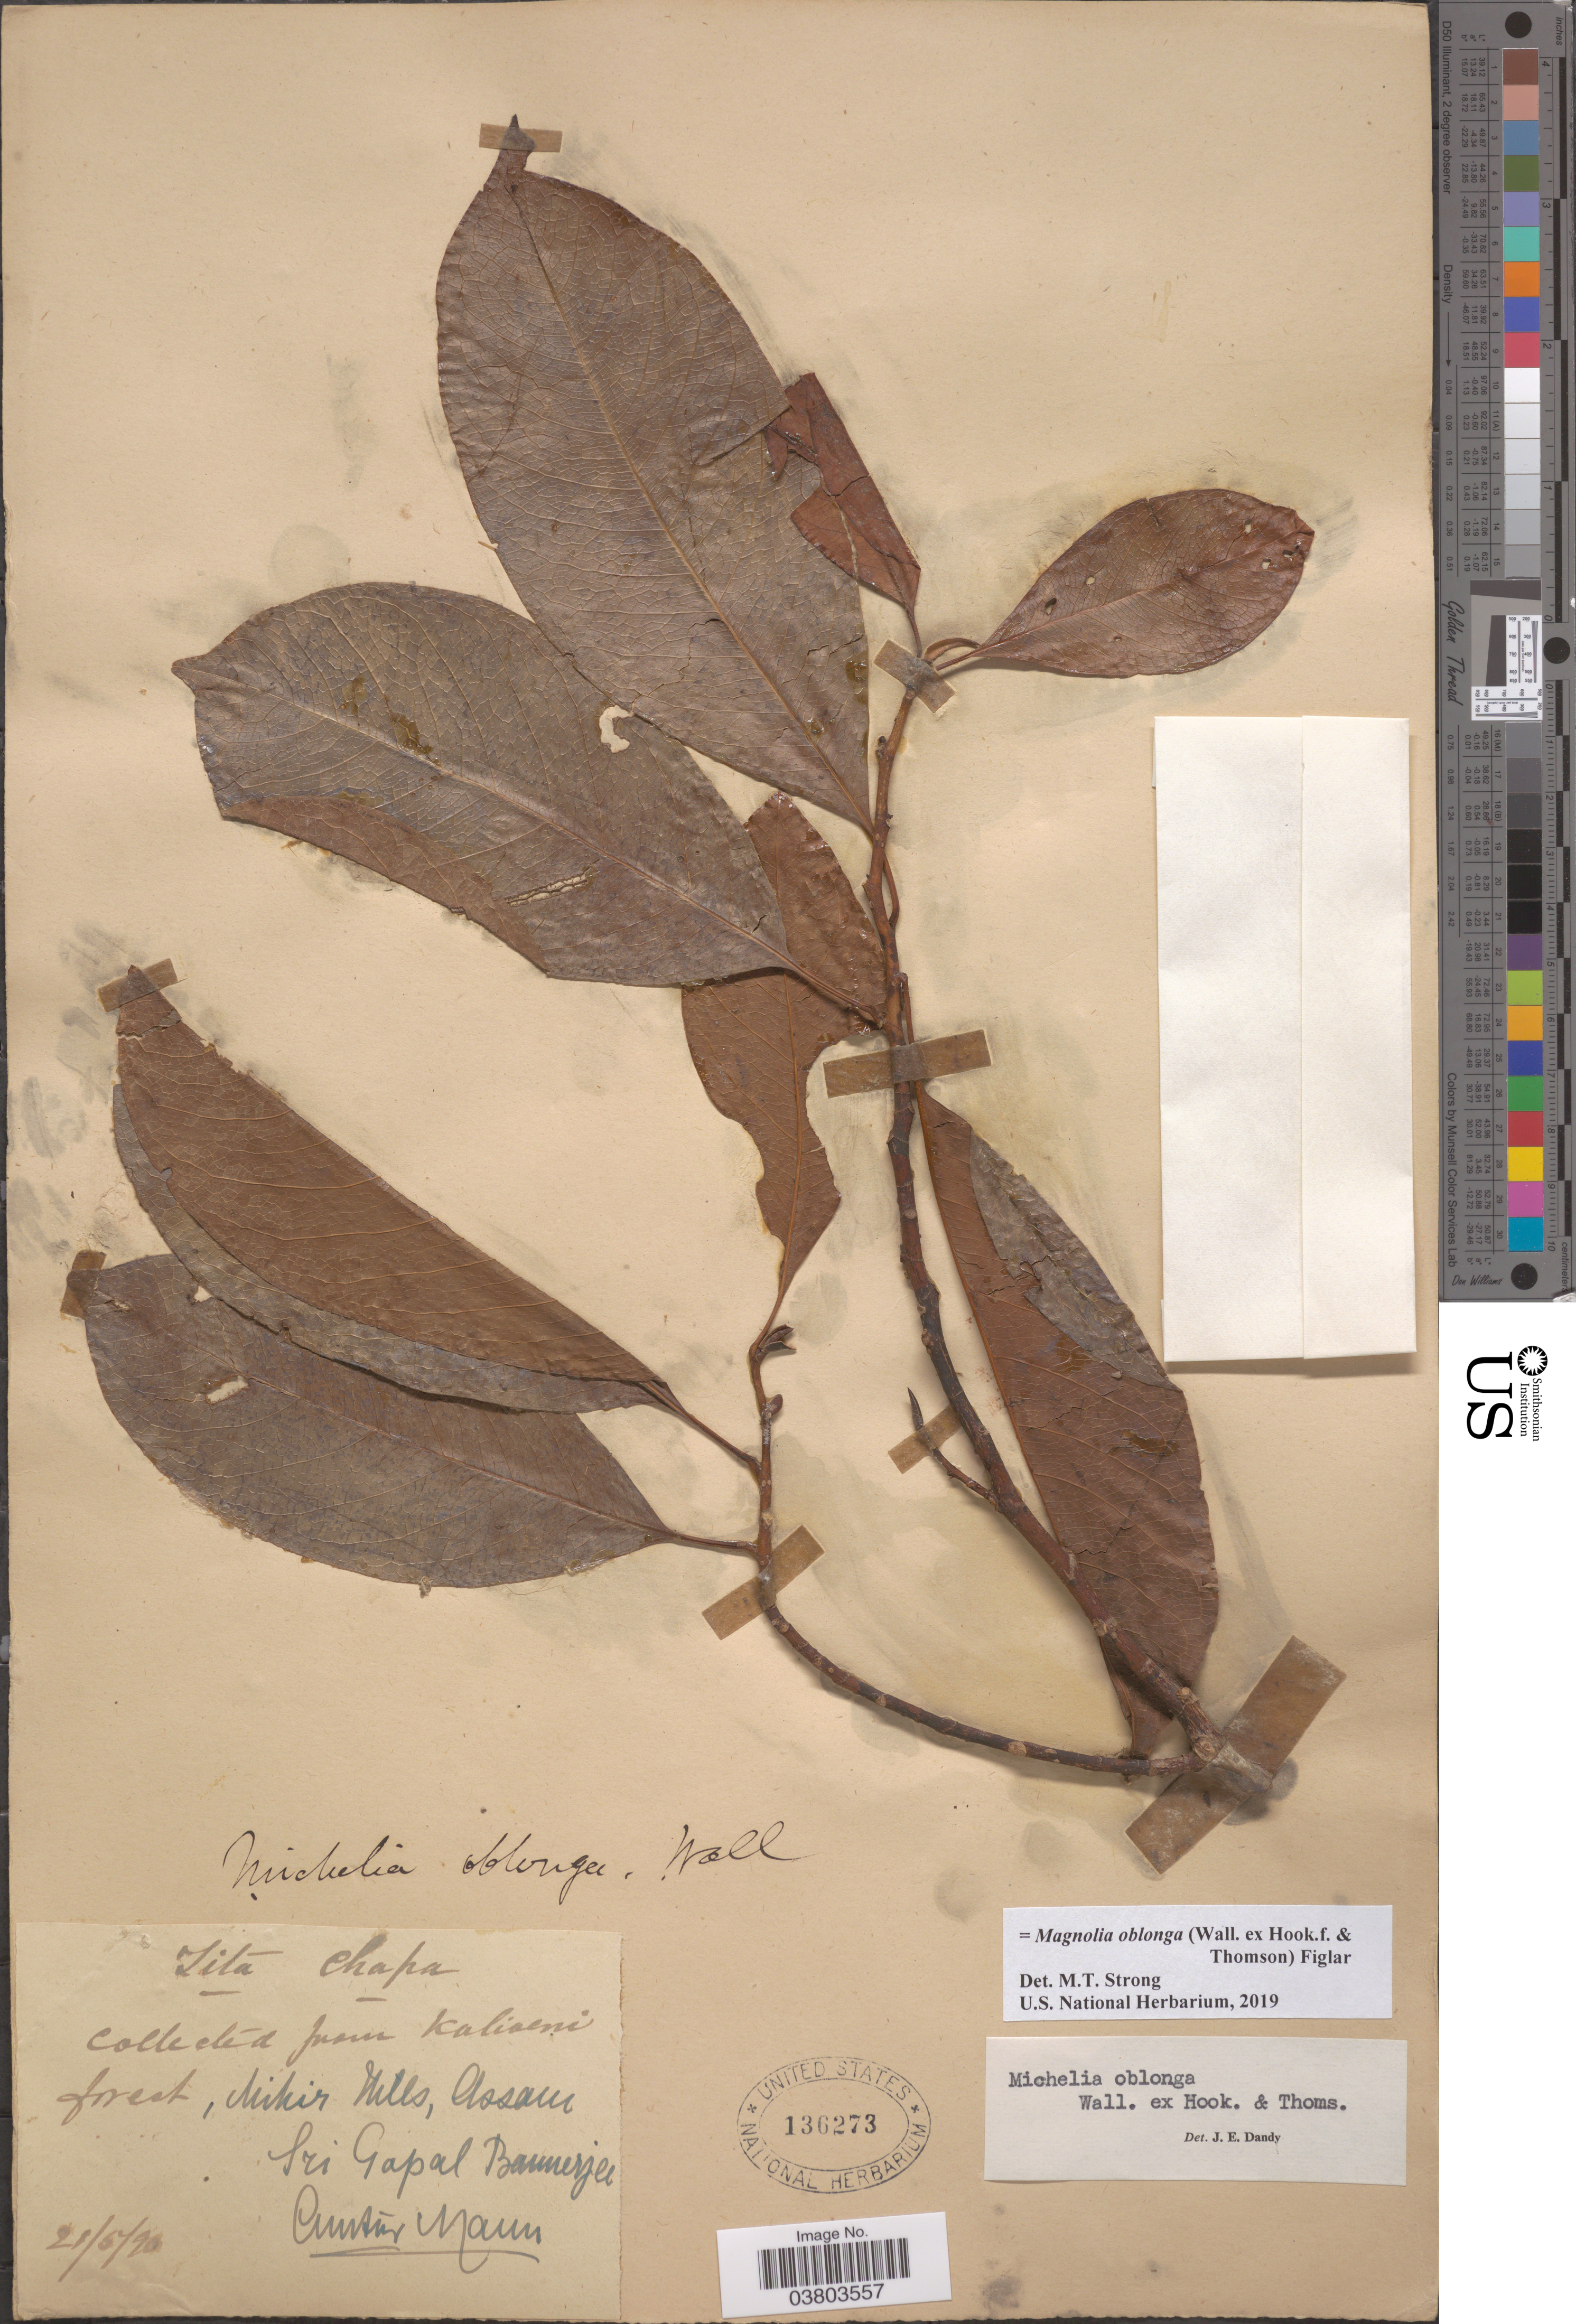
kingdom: Plantae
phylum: Tracheophyta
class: Magnoliopsida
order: Magnoliales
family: Magnoliaceae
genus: Magnolia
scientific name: Magnolia oblonga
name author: (Wall. ex Hook. f. & Thomson) Figlar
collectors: S. Bannerjee & G. Mann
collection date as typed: Transcribed d/m/y: 21/5/20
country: India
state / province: Assam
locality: Sita Chapa. Kaliaeni forest, Mikir Hills.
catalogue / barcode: US 136273